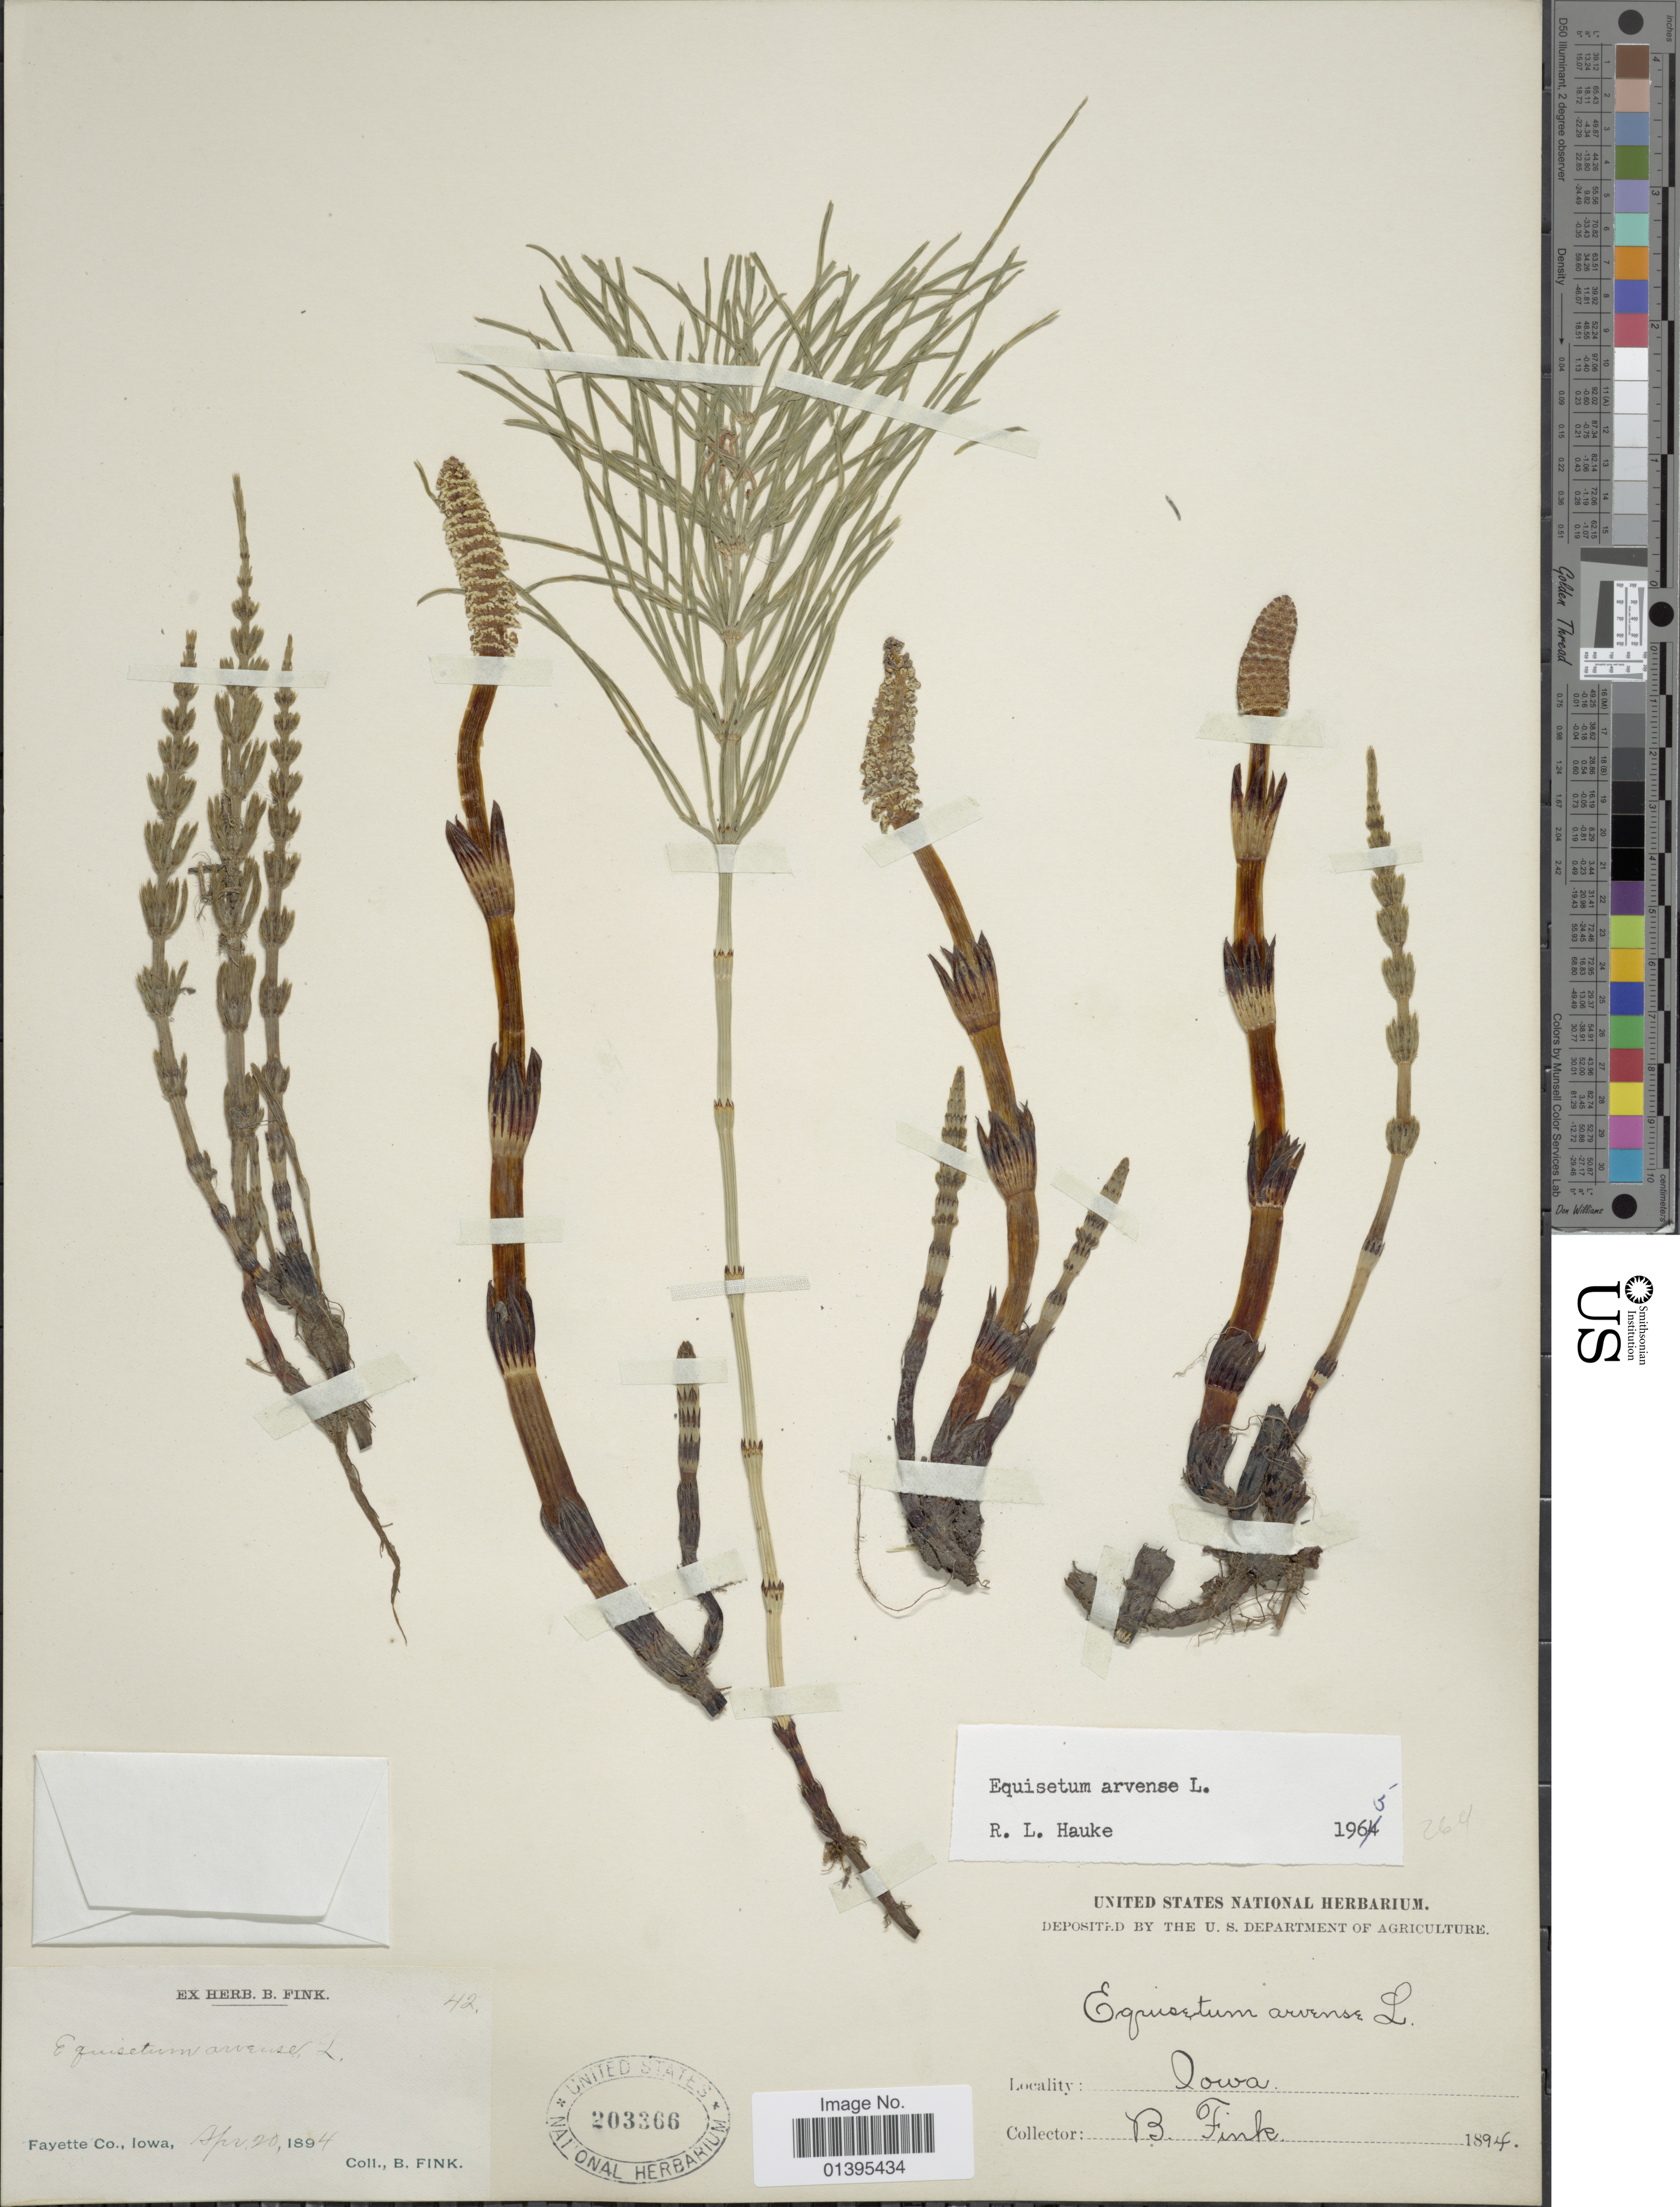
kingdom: Plantae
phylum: Tracheophyta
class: Polypodiopsida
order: Equisetales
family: Equisetaceae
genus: Equisetum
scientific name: Equisetum arvense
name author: L.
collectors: B. Fink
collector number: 42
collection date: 1894-04-20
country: United States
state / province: Iowa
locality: Fayette Co.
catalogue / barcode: US 203366